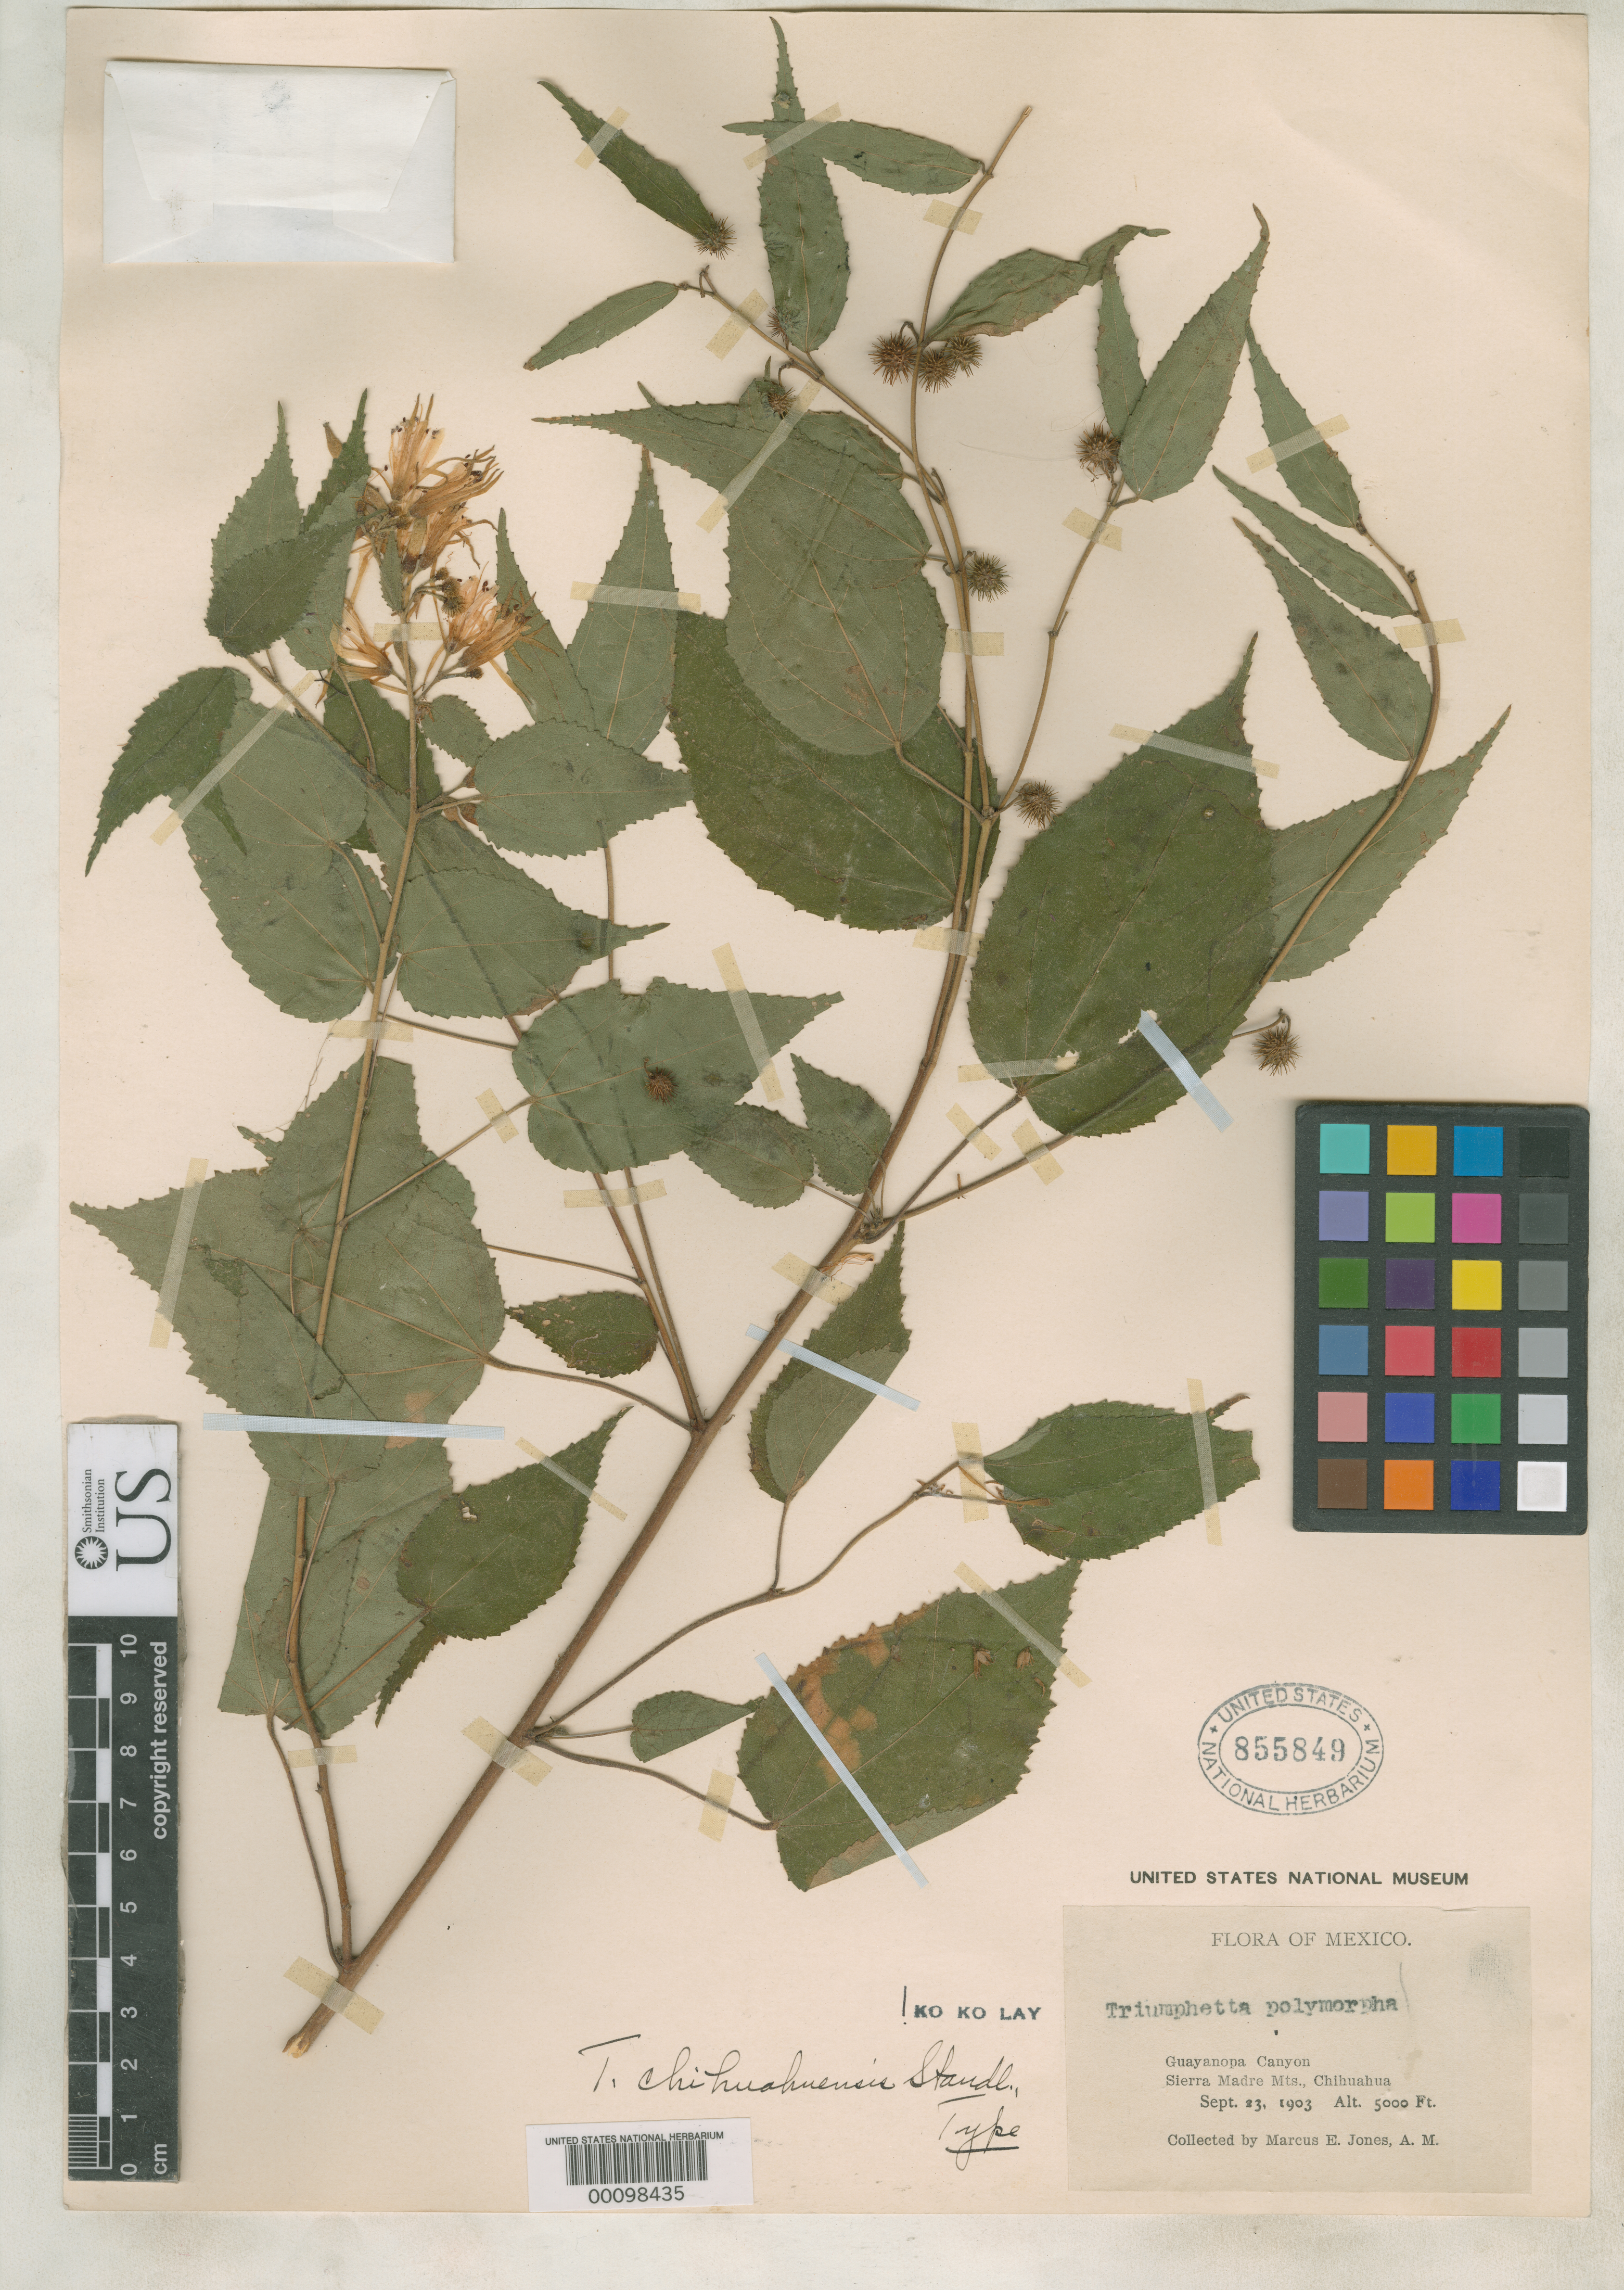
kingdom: Plantae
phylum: Tracheophyta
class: Magnoliopsida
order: Malvales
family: Malvaceae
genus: Triumfetta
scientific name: Triumfetta chihuahuensis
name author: Standl.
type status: Holotype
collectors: M. E. Jones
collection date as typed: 23 Sep 1903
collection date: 1903-09-23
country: Mexico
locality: Guayanopa Canyon in Sierra Madre.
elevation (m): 1500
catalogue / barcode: US 855849